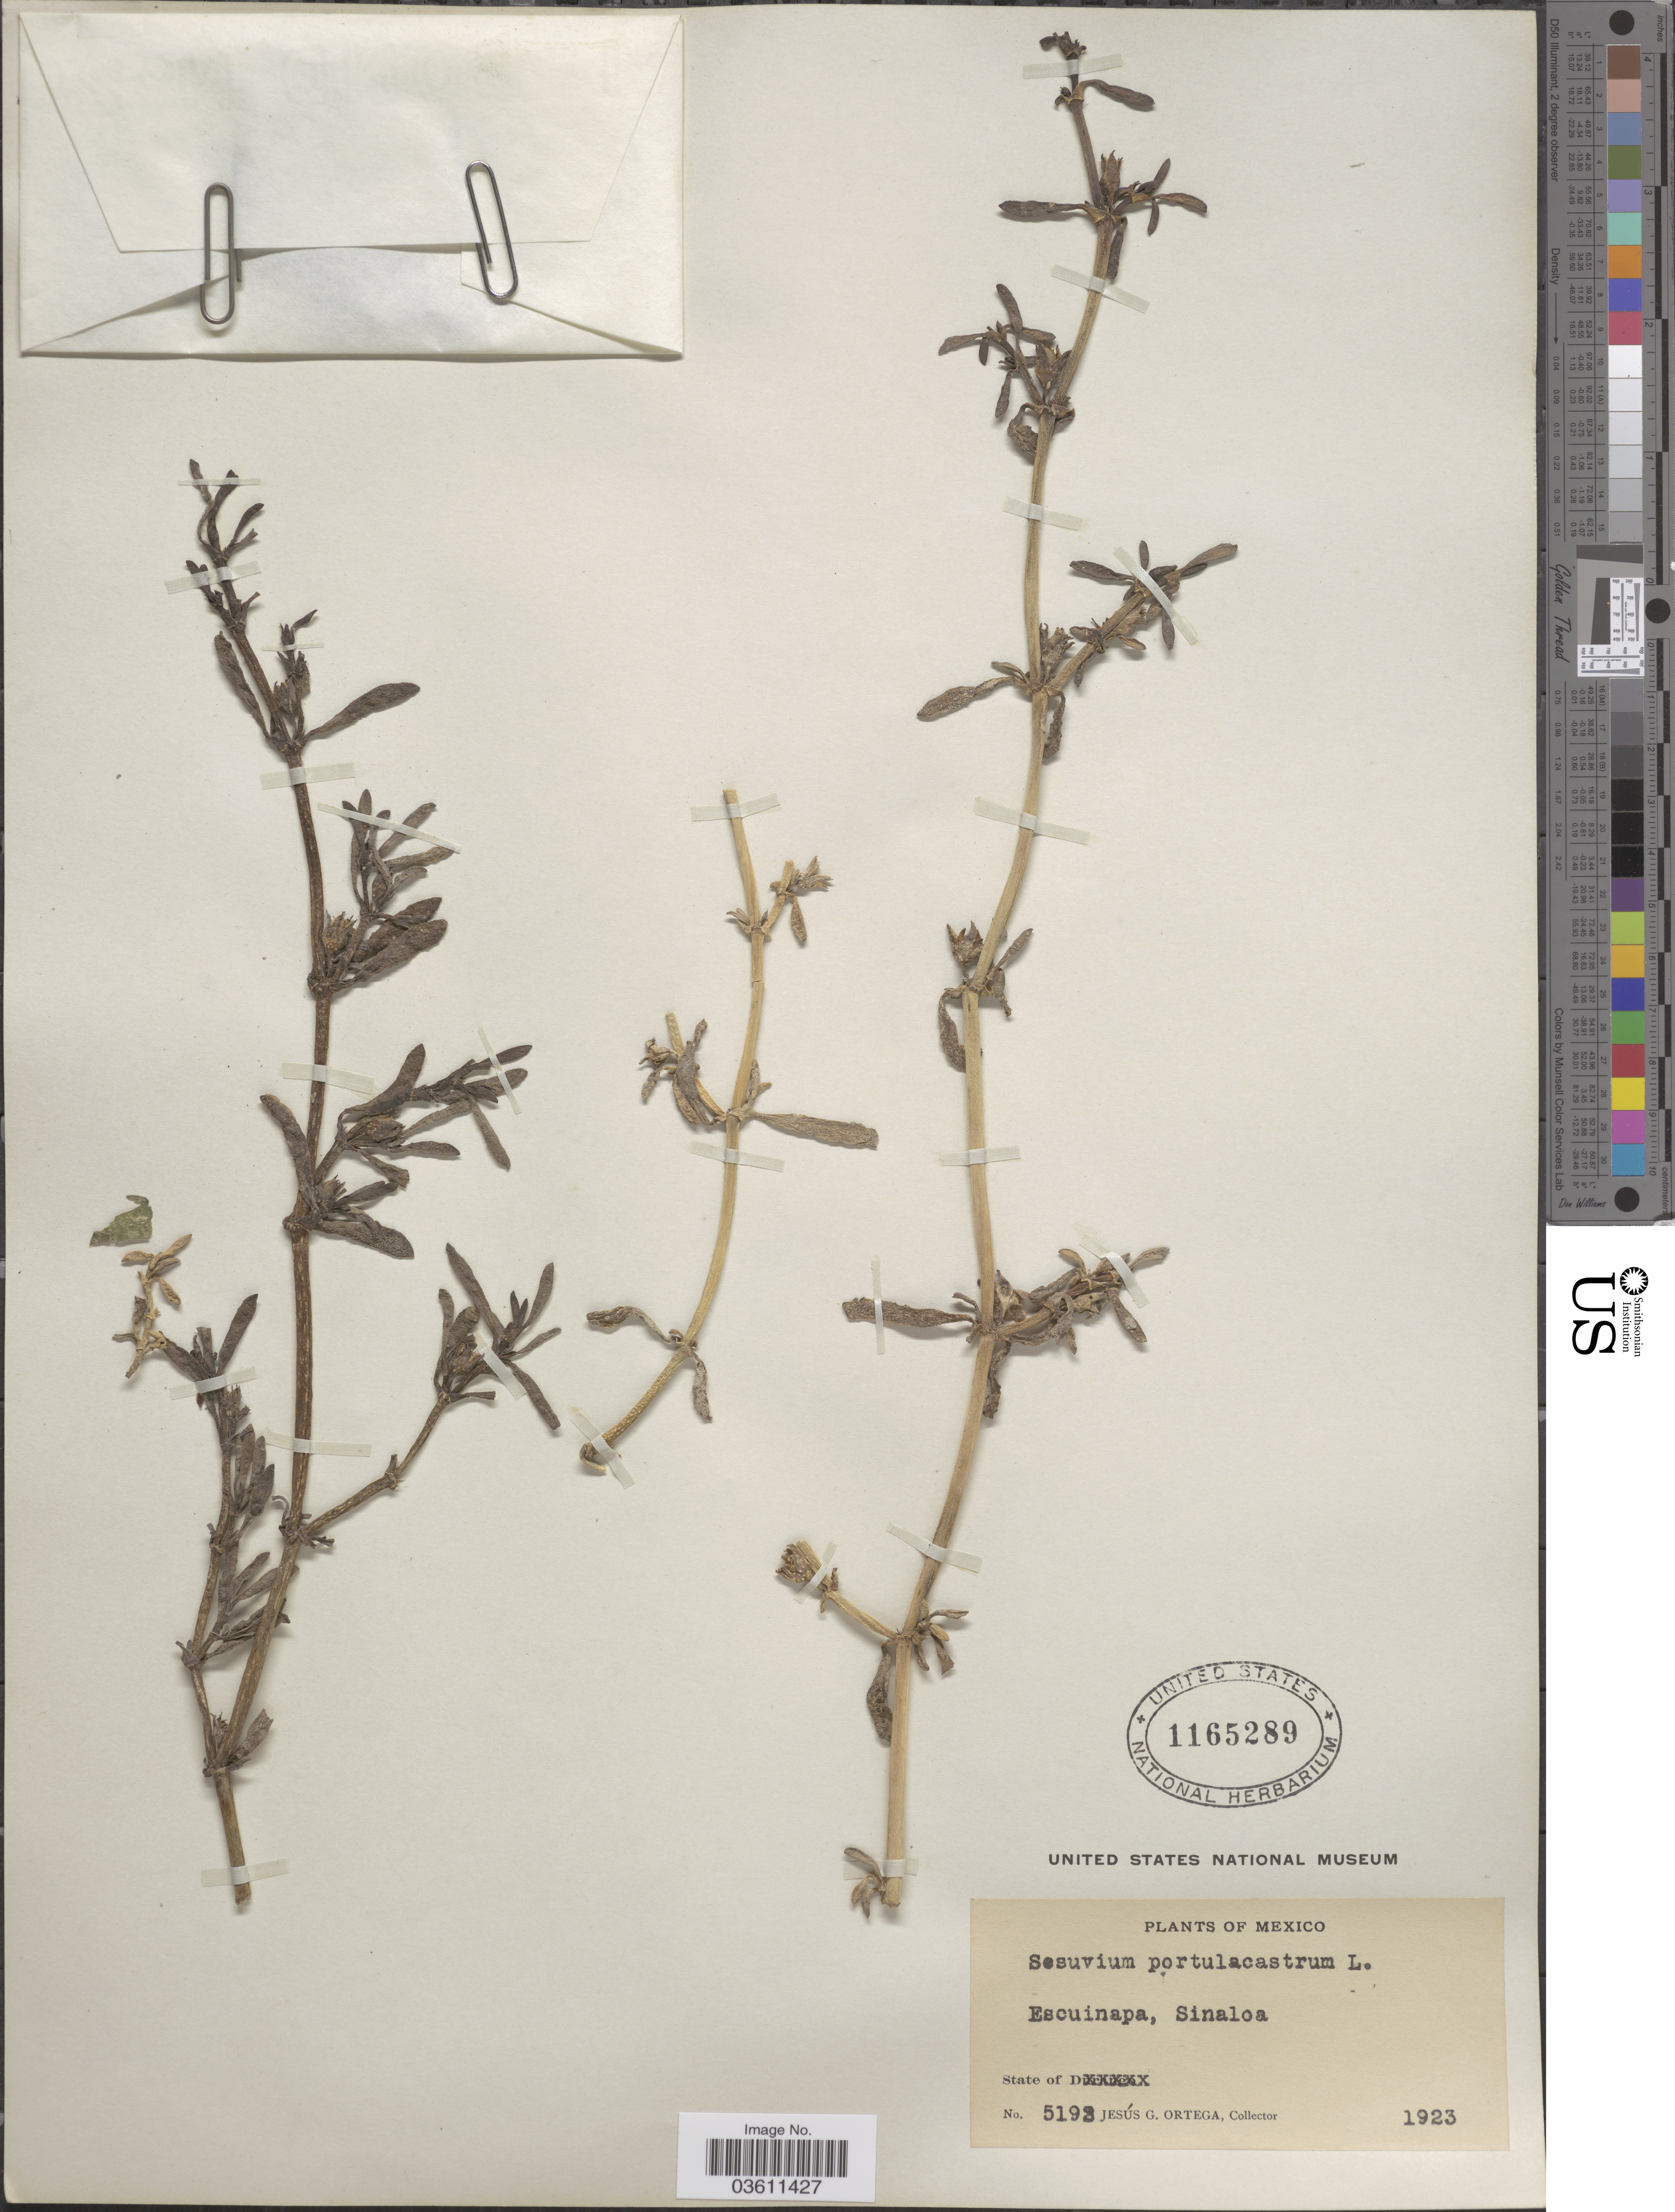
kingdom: Plantae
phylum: Tracheophyta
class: Magnoliopsida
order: Caryophyllales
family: Aizoaceae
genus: Sesuvium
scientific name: Sesuvium portulacastrum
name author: (L.) L.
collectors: J. Ortega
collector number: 5193*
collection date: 1923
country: Mexico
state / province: Sinaloa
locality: Escuinapa.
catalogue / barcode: US 1165289